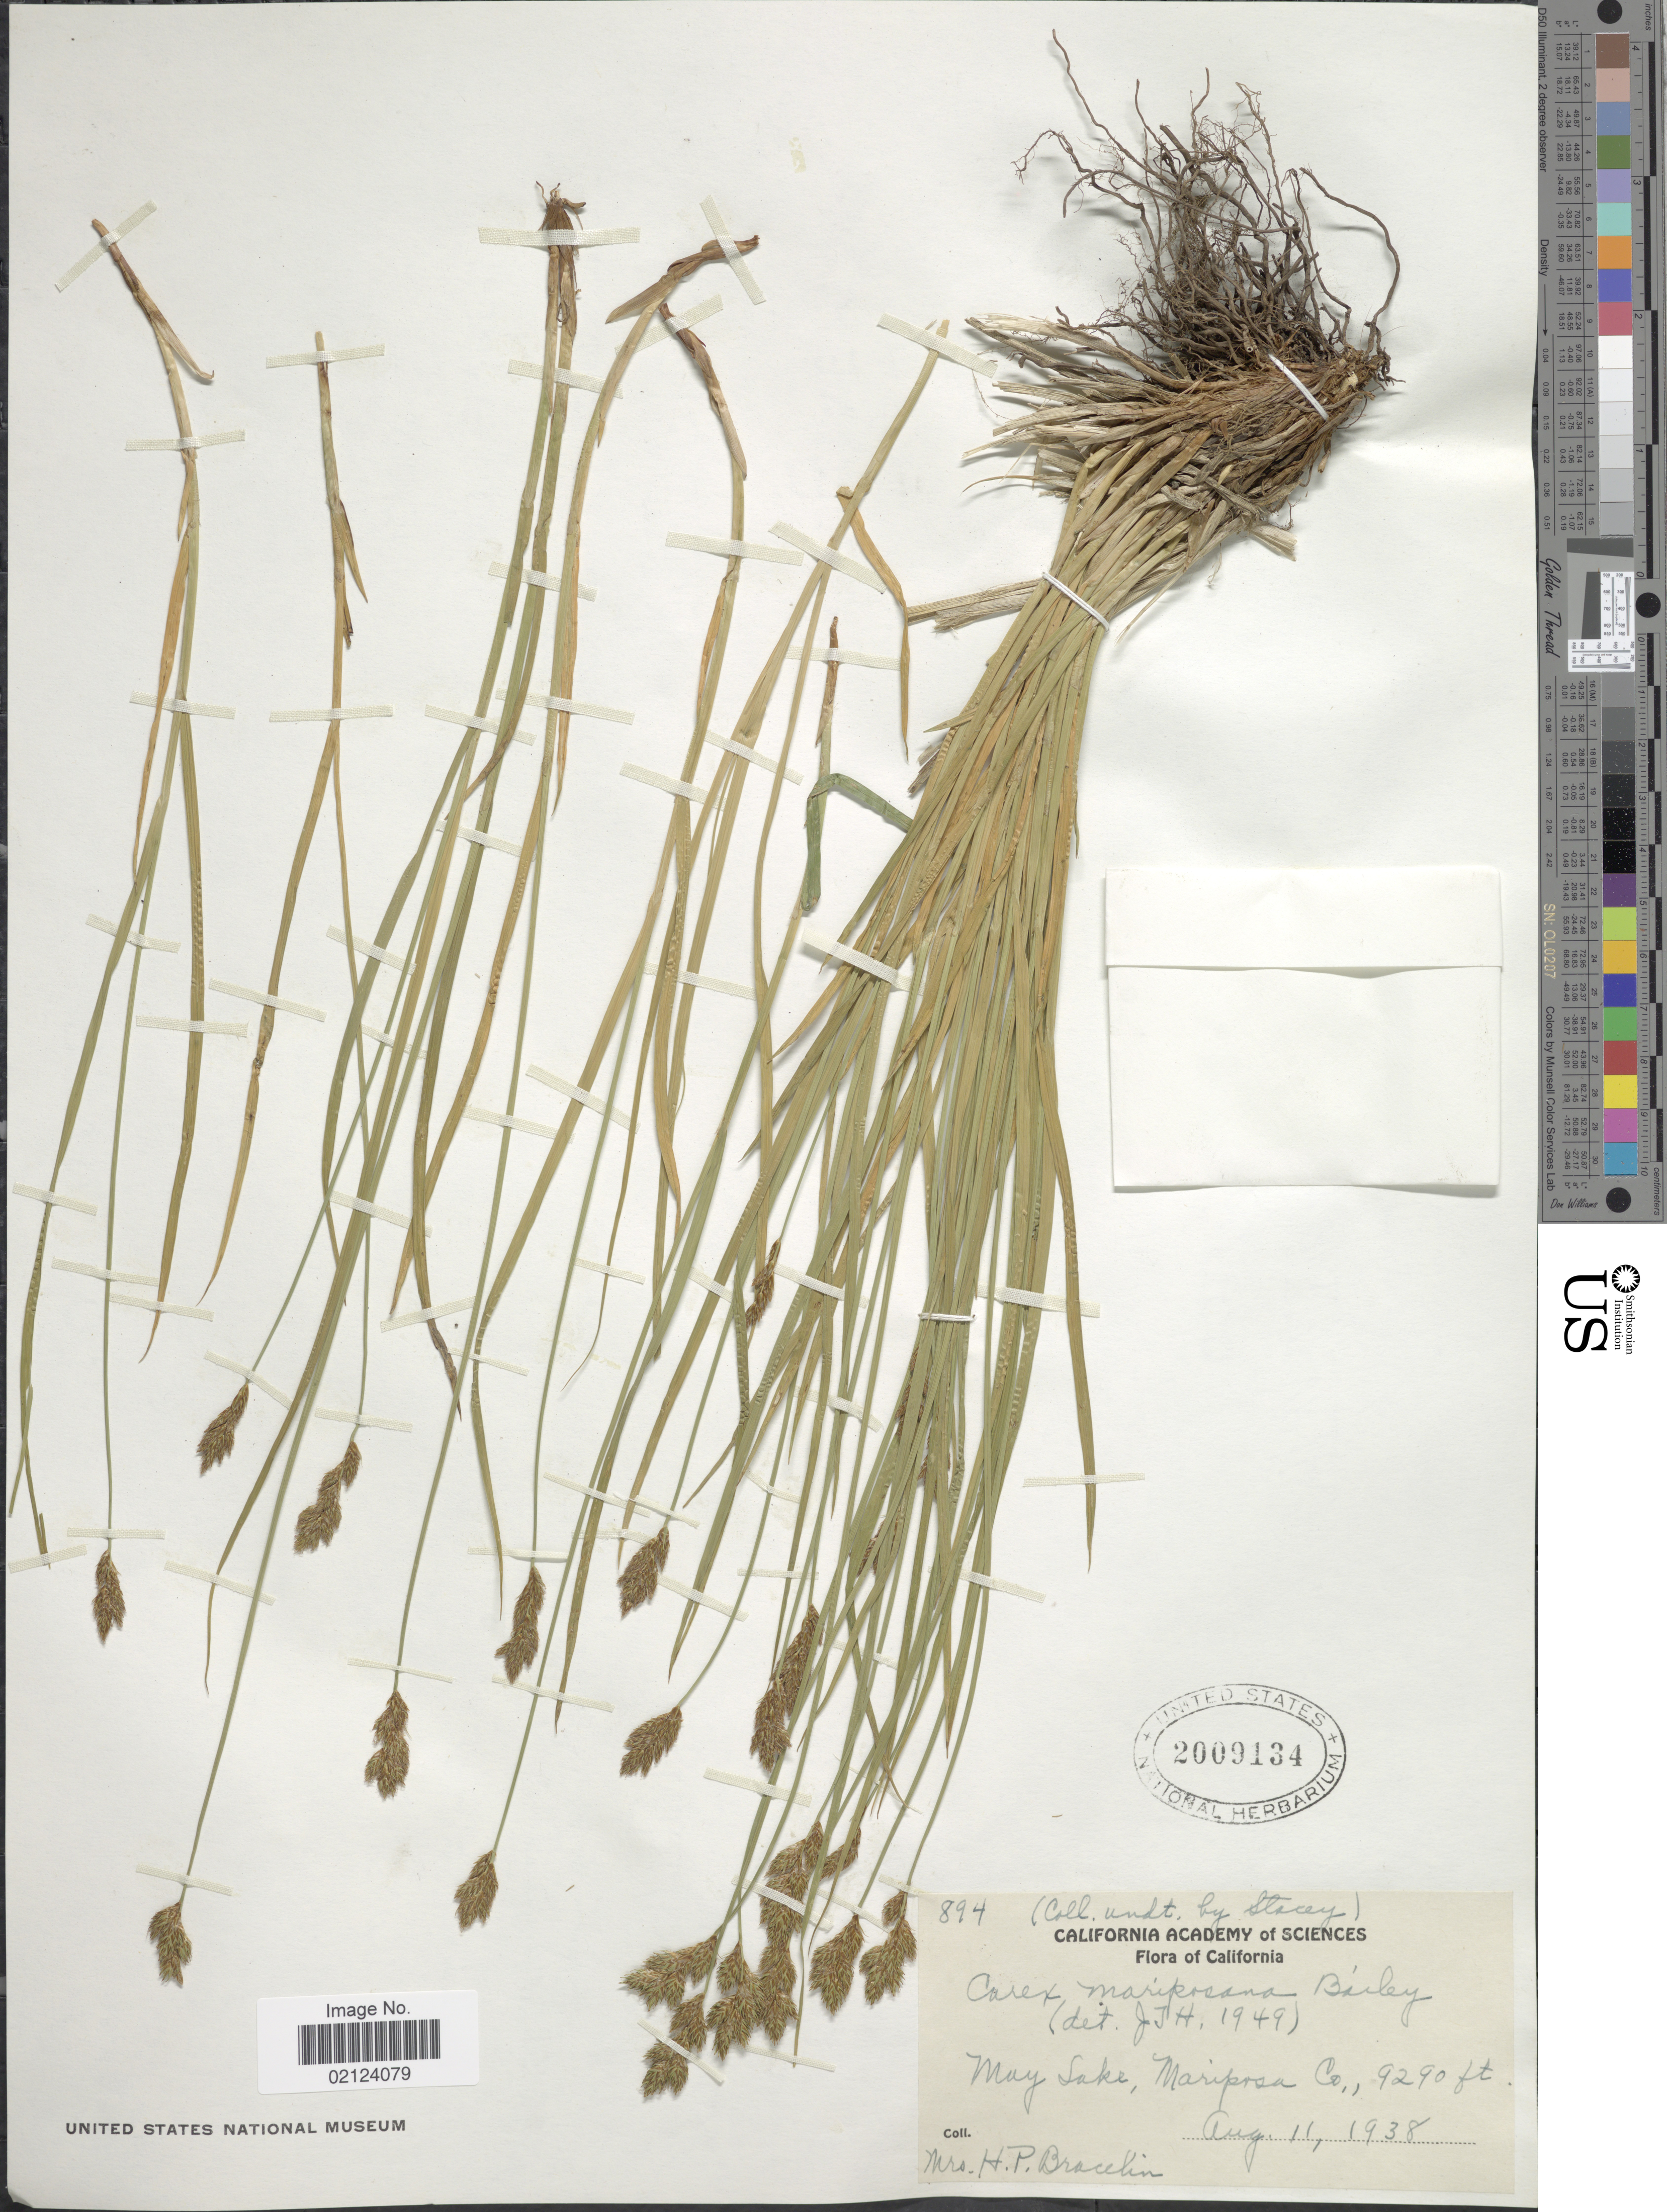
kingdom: Plantae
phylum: Tracheophyta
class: Liliopsida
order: Poales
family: Cyperaceae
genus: Carex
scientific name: Carex mariposana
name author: L.H. Bailey ex Mack.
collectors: H. Bracelin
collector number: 894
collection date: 1938-08-11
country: United States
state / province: California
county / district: Mariposa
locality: May Lake, Mariposa Co.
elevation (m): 2832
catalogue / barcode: US 2009134